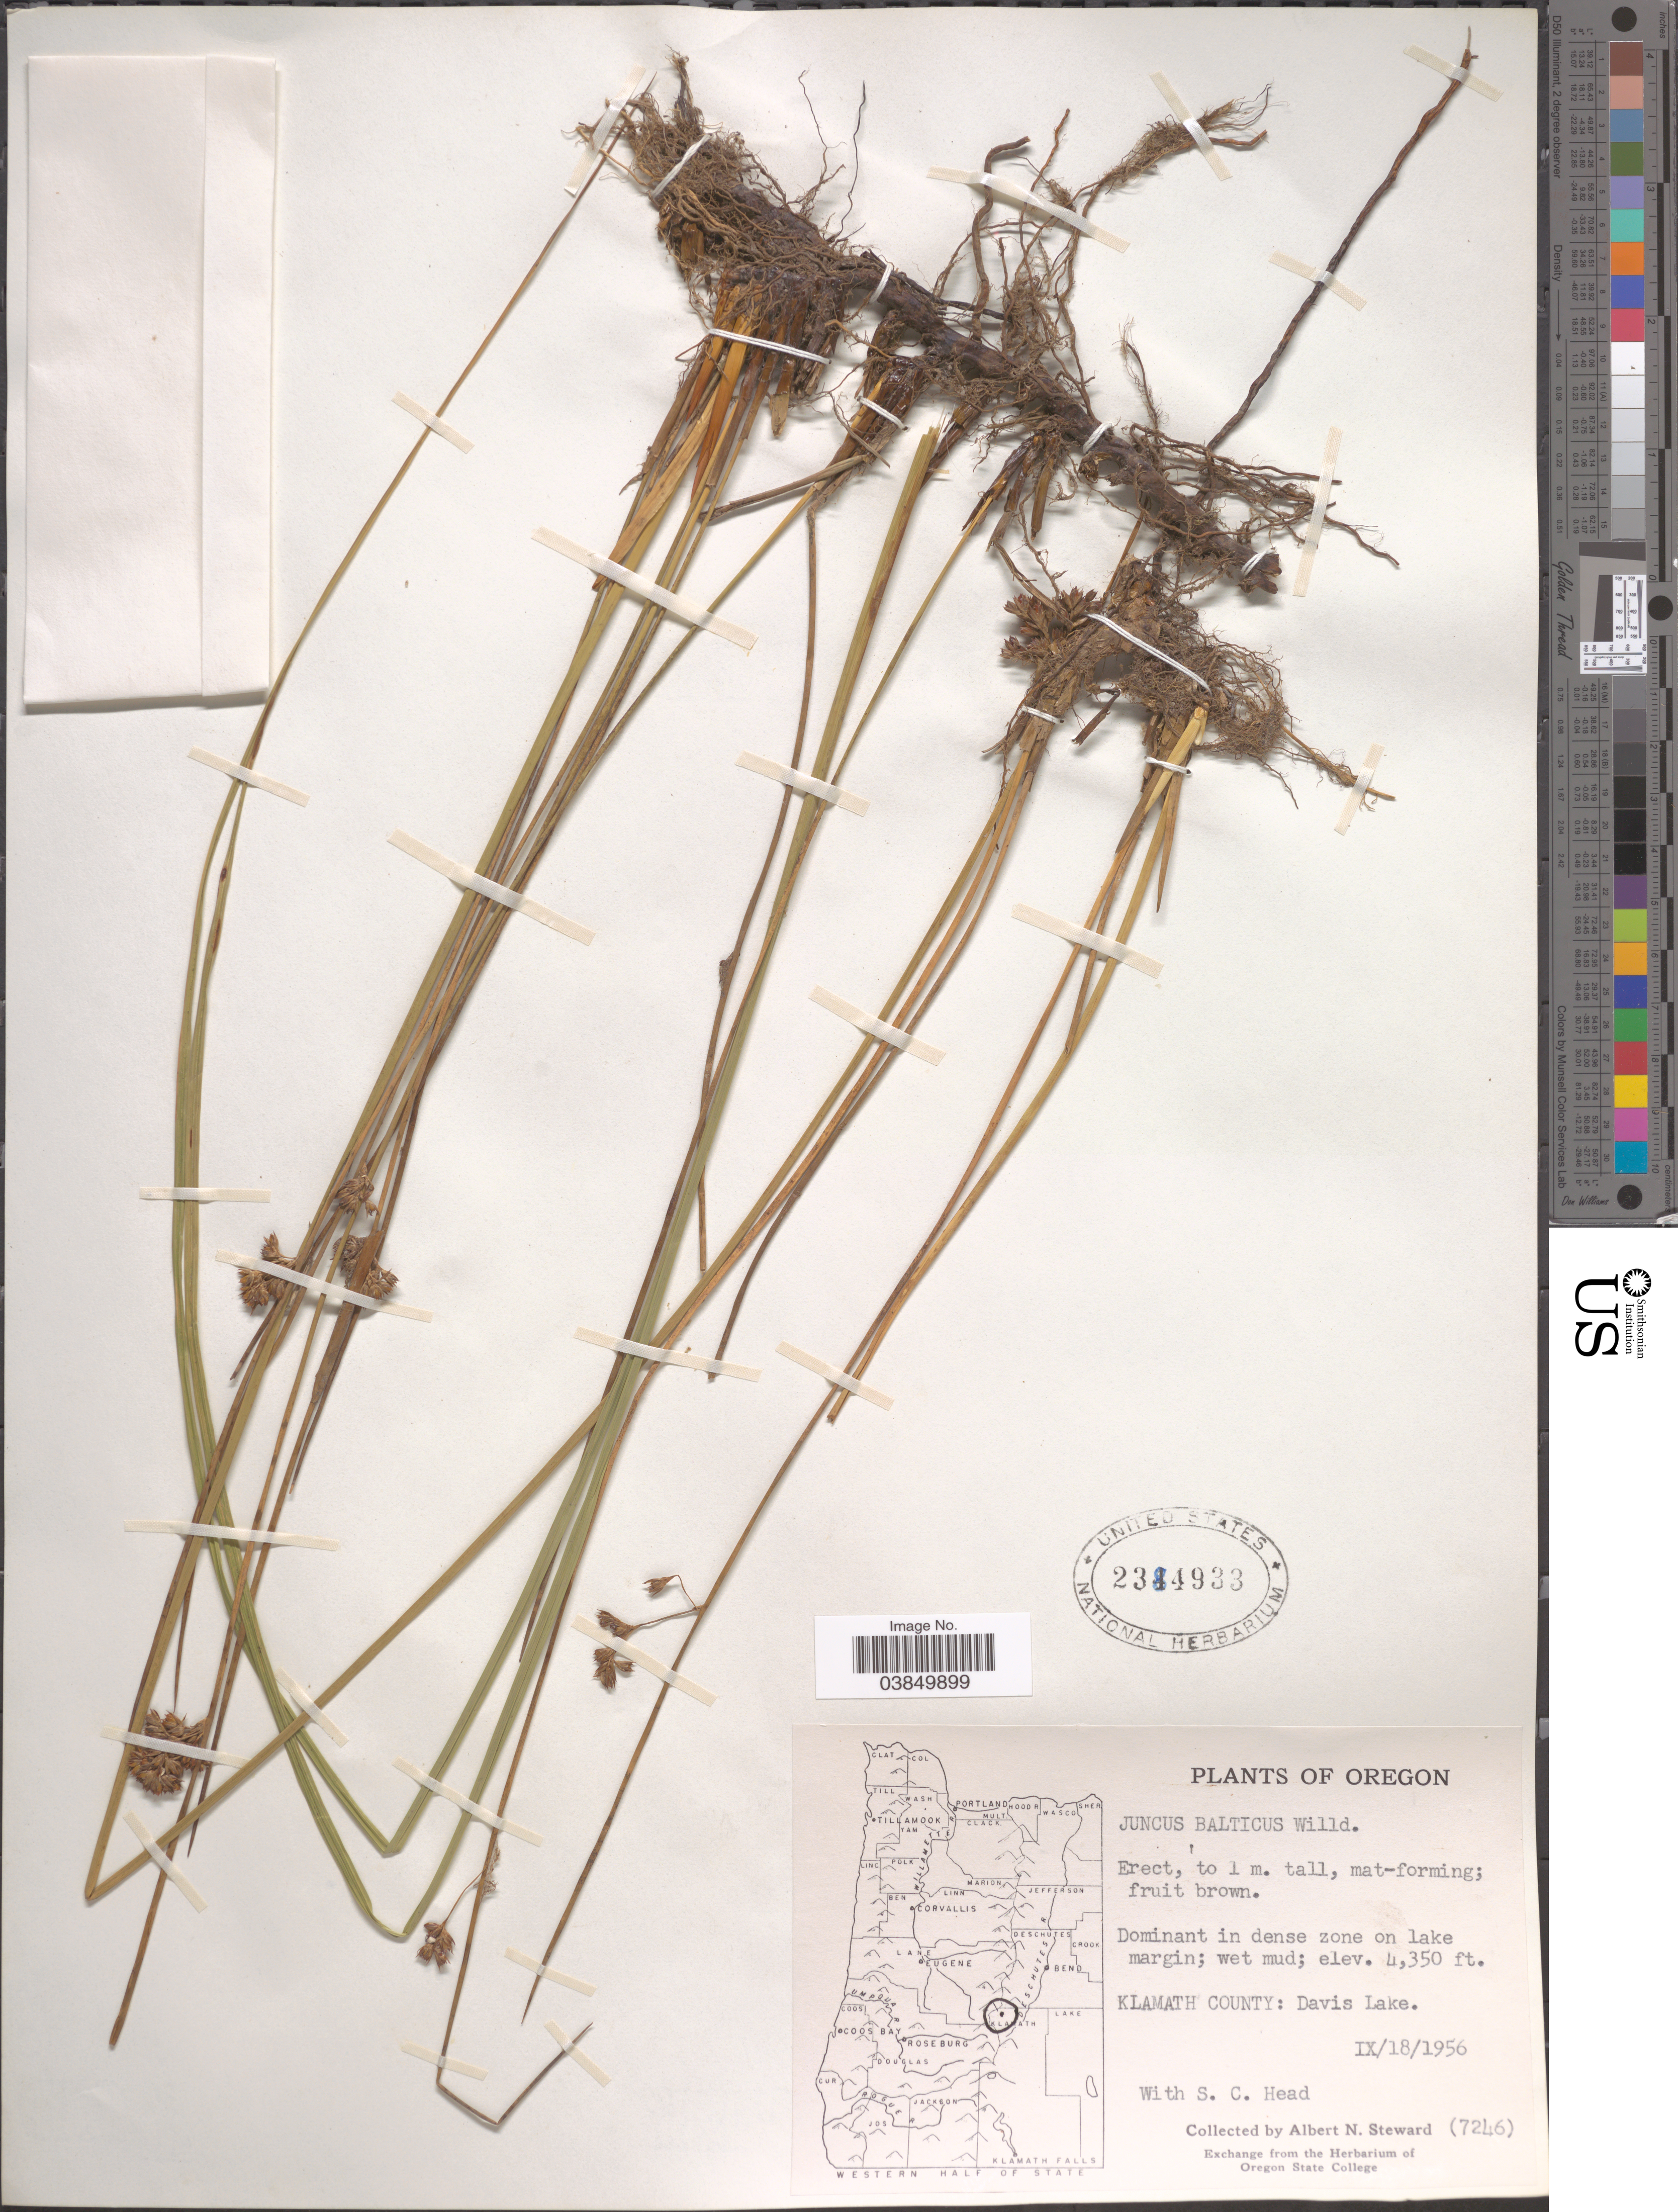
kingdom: Plantae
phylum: Tracheophyta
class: Liliopsida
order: Poales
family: Juncaceae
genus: Juncus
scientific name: Juncus balticus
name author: Willd.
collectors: A. N. Steward & S. Head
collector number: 7246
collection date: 1956-09-18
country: United States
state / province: Oregon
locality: Klamath County: Davis Lake.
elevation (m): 1326